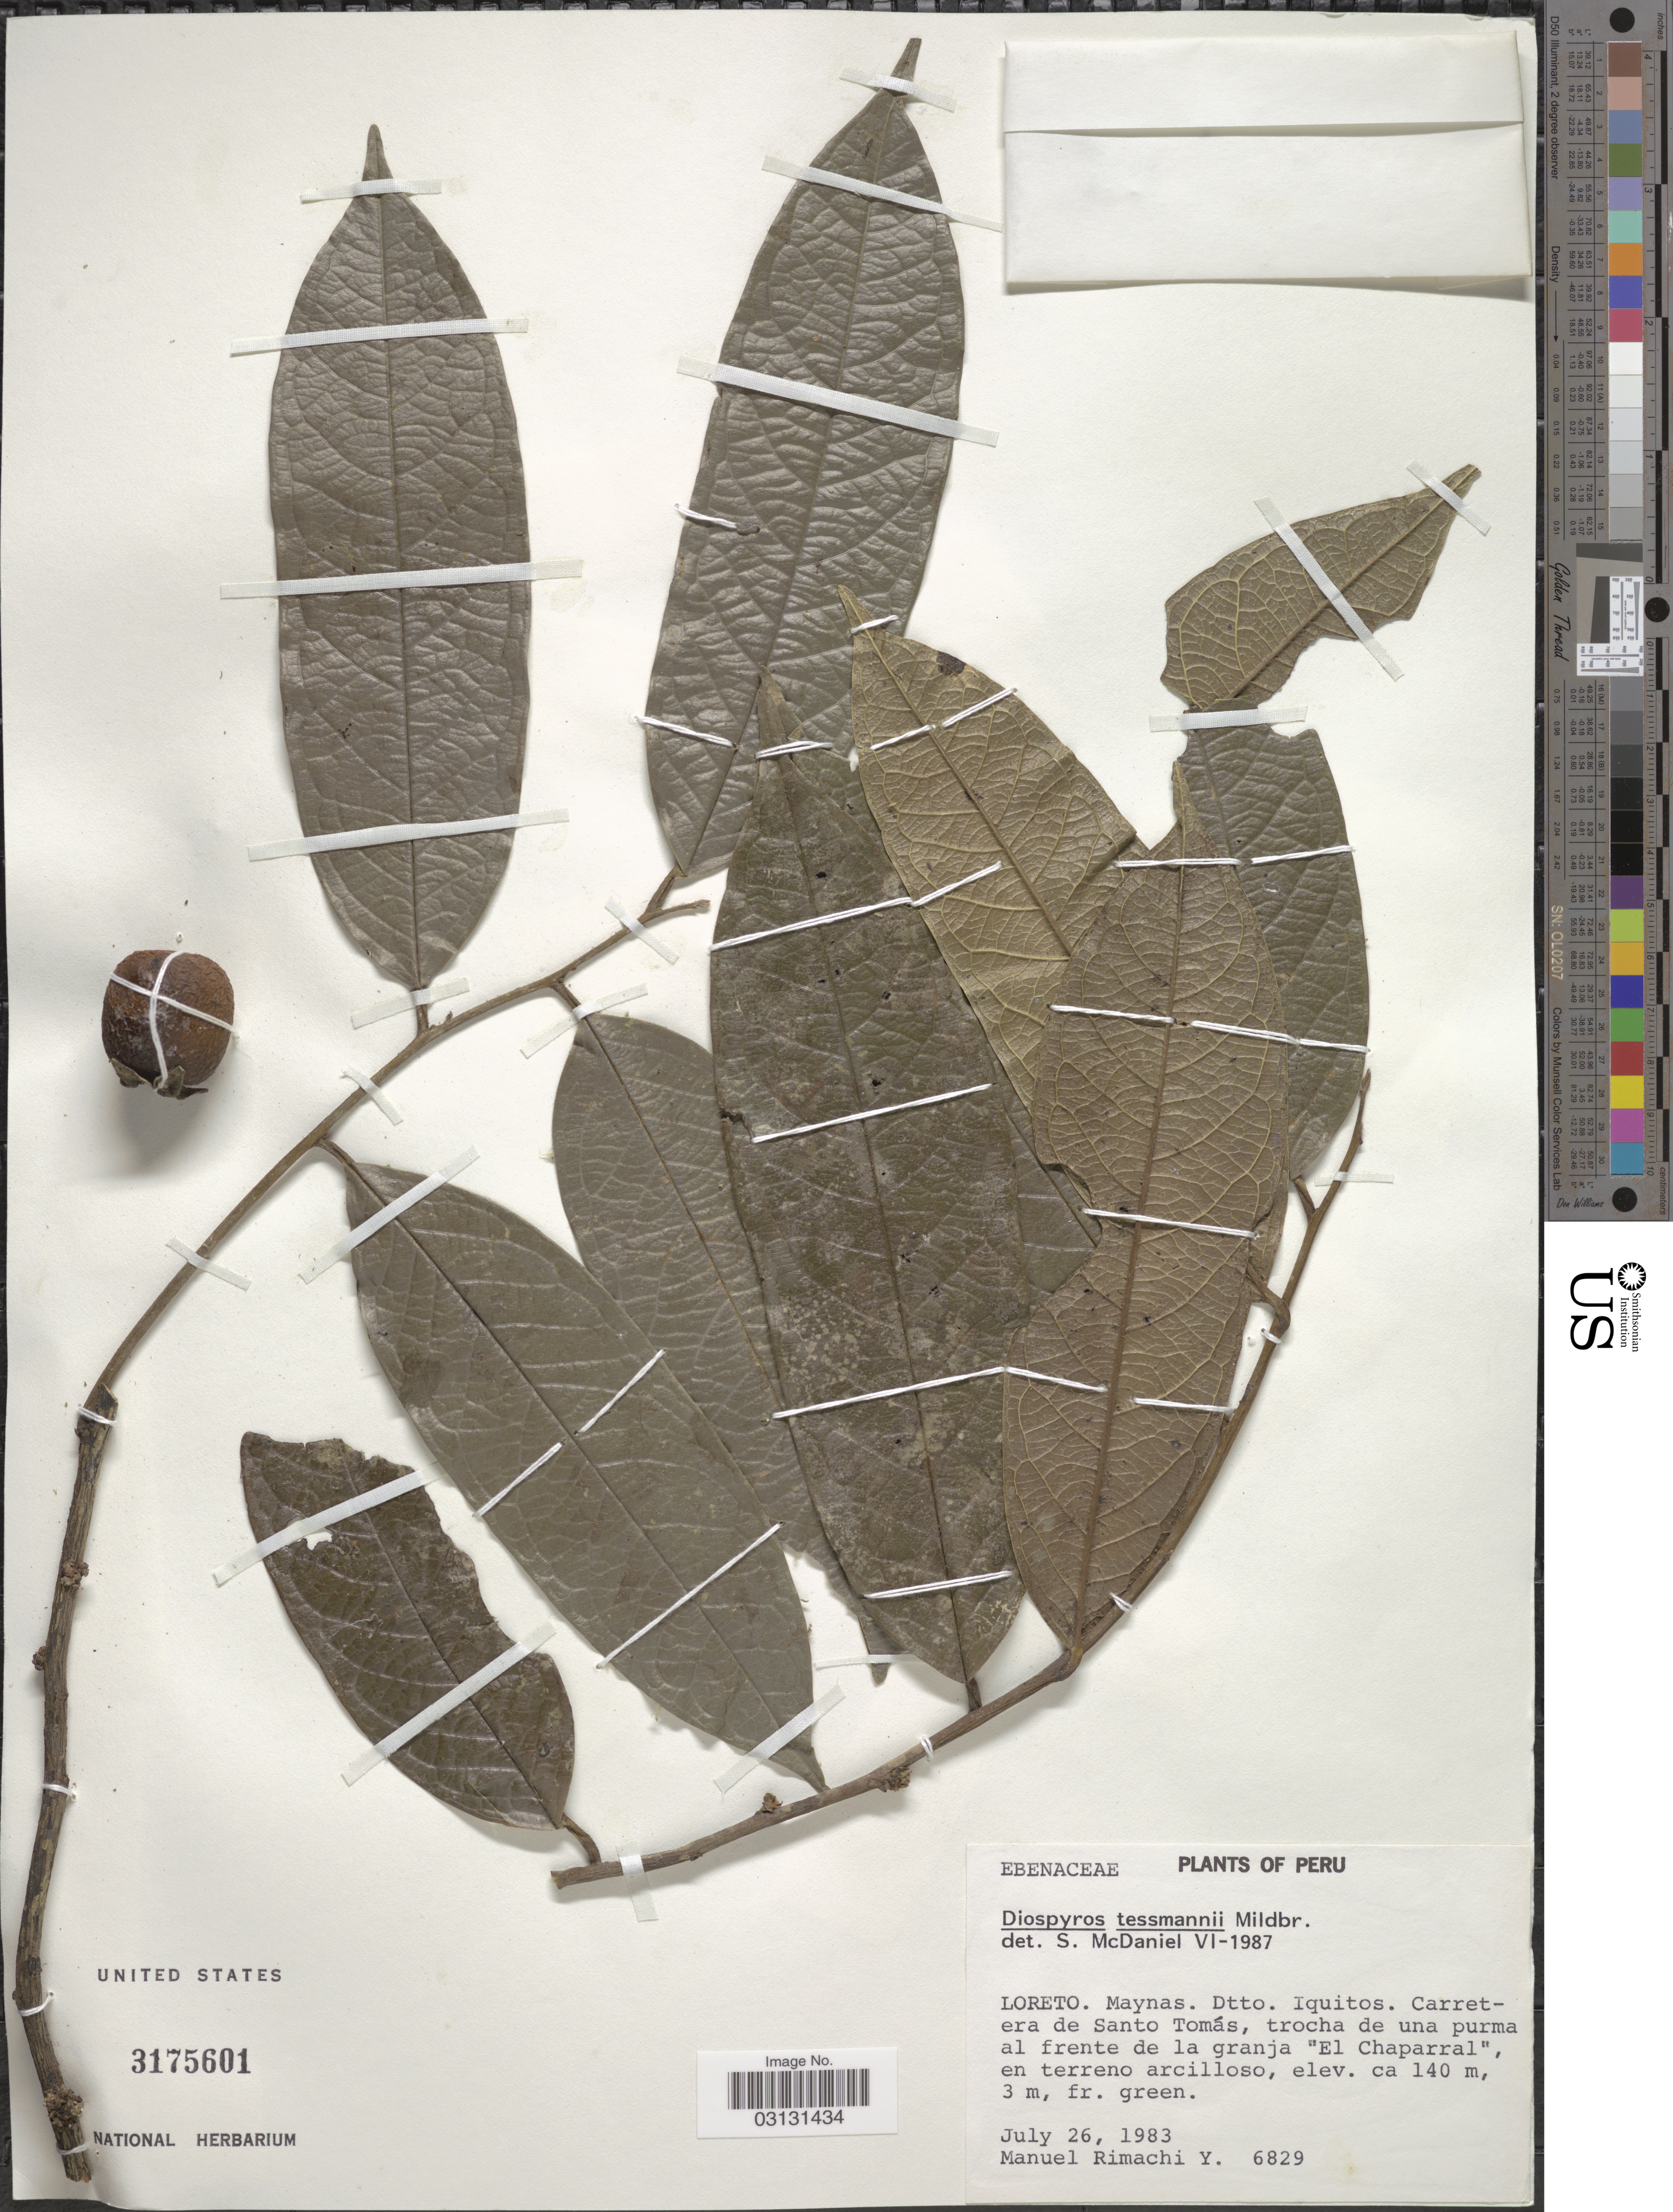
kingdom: Plantae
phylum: Tracheophyta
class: Magnoliopsida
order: Ericales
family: Ebenaceae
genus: Diospyros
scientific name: Diospyros tessmannii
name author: Mildbr.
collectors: M. Rimachi Y.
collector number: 6829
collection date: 1983-07-26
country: Peru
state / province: Loreto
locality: Maynas. Dtto. Iquitos. Carretera de Santo Tomás, trocha de una purma al frente de la granja "El Chaparral", en terreno arcilloso.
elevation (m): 140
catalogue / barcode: US 3175601